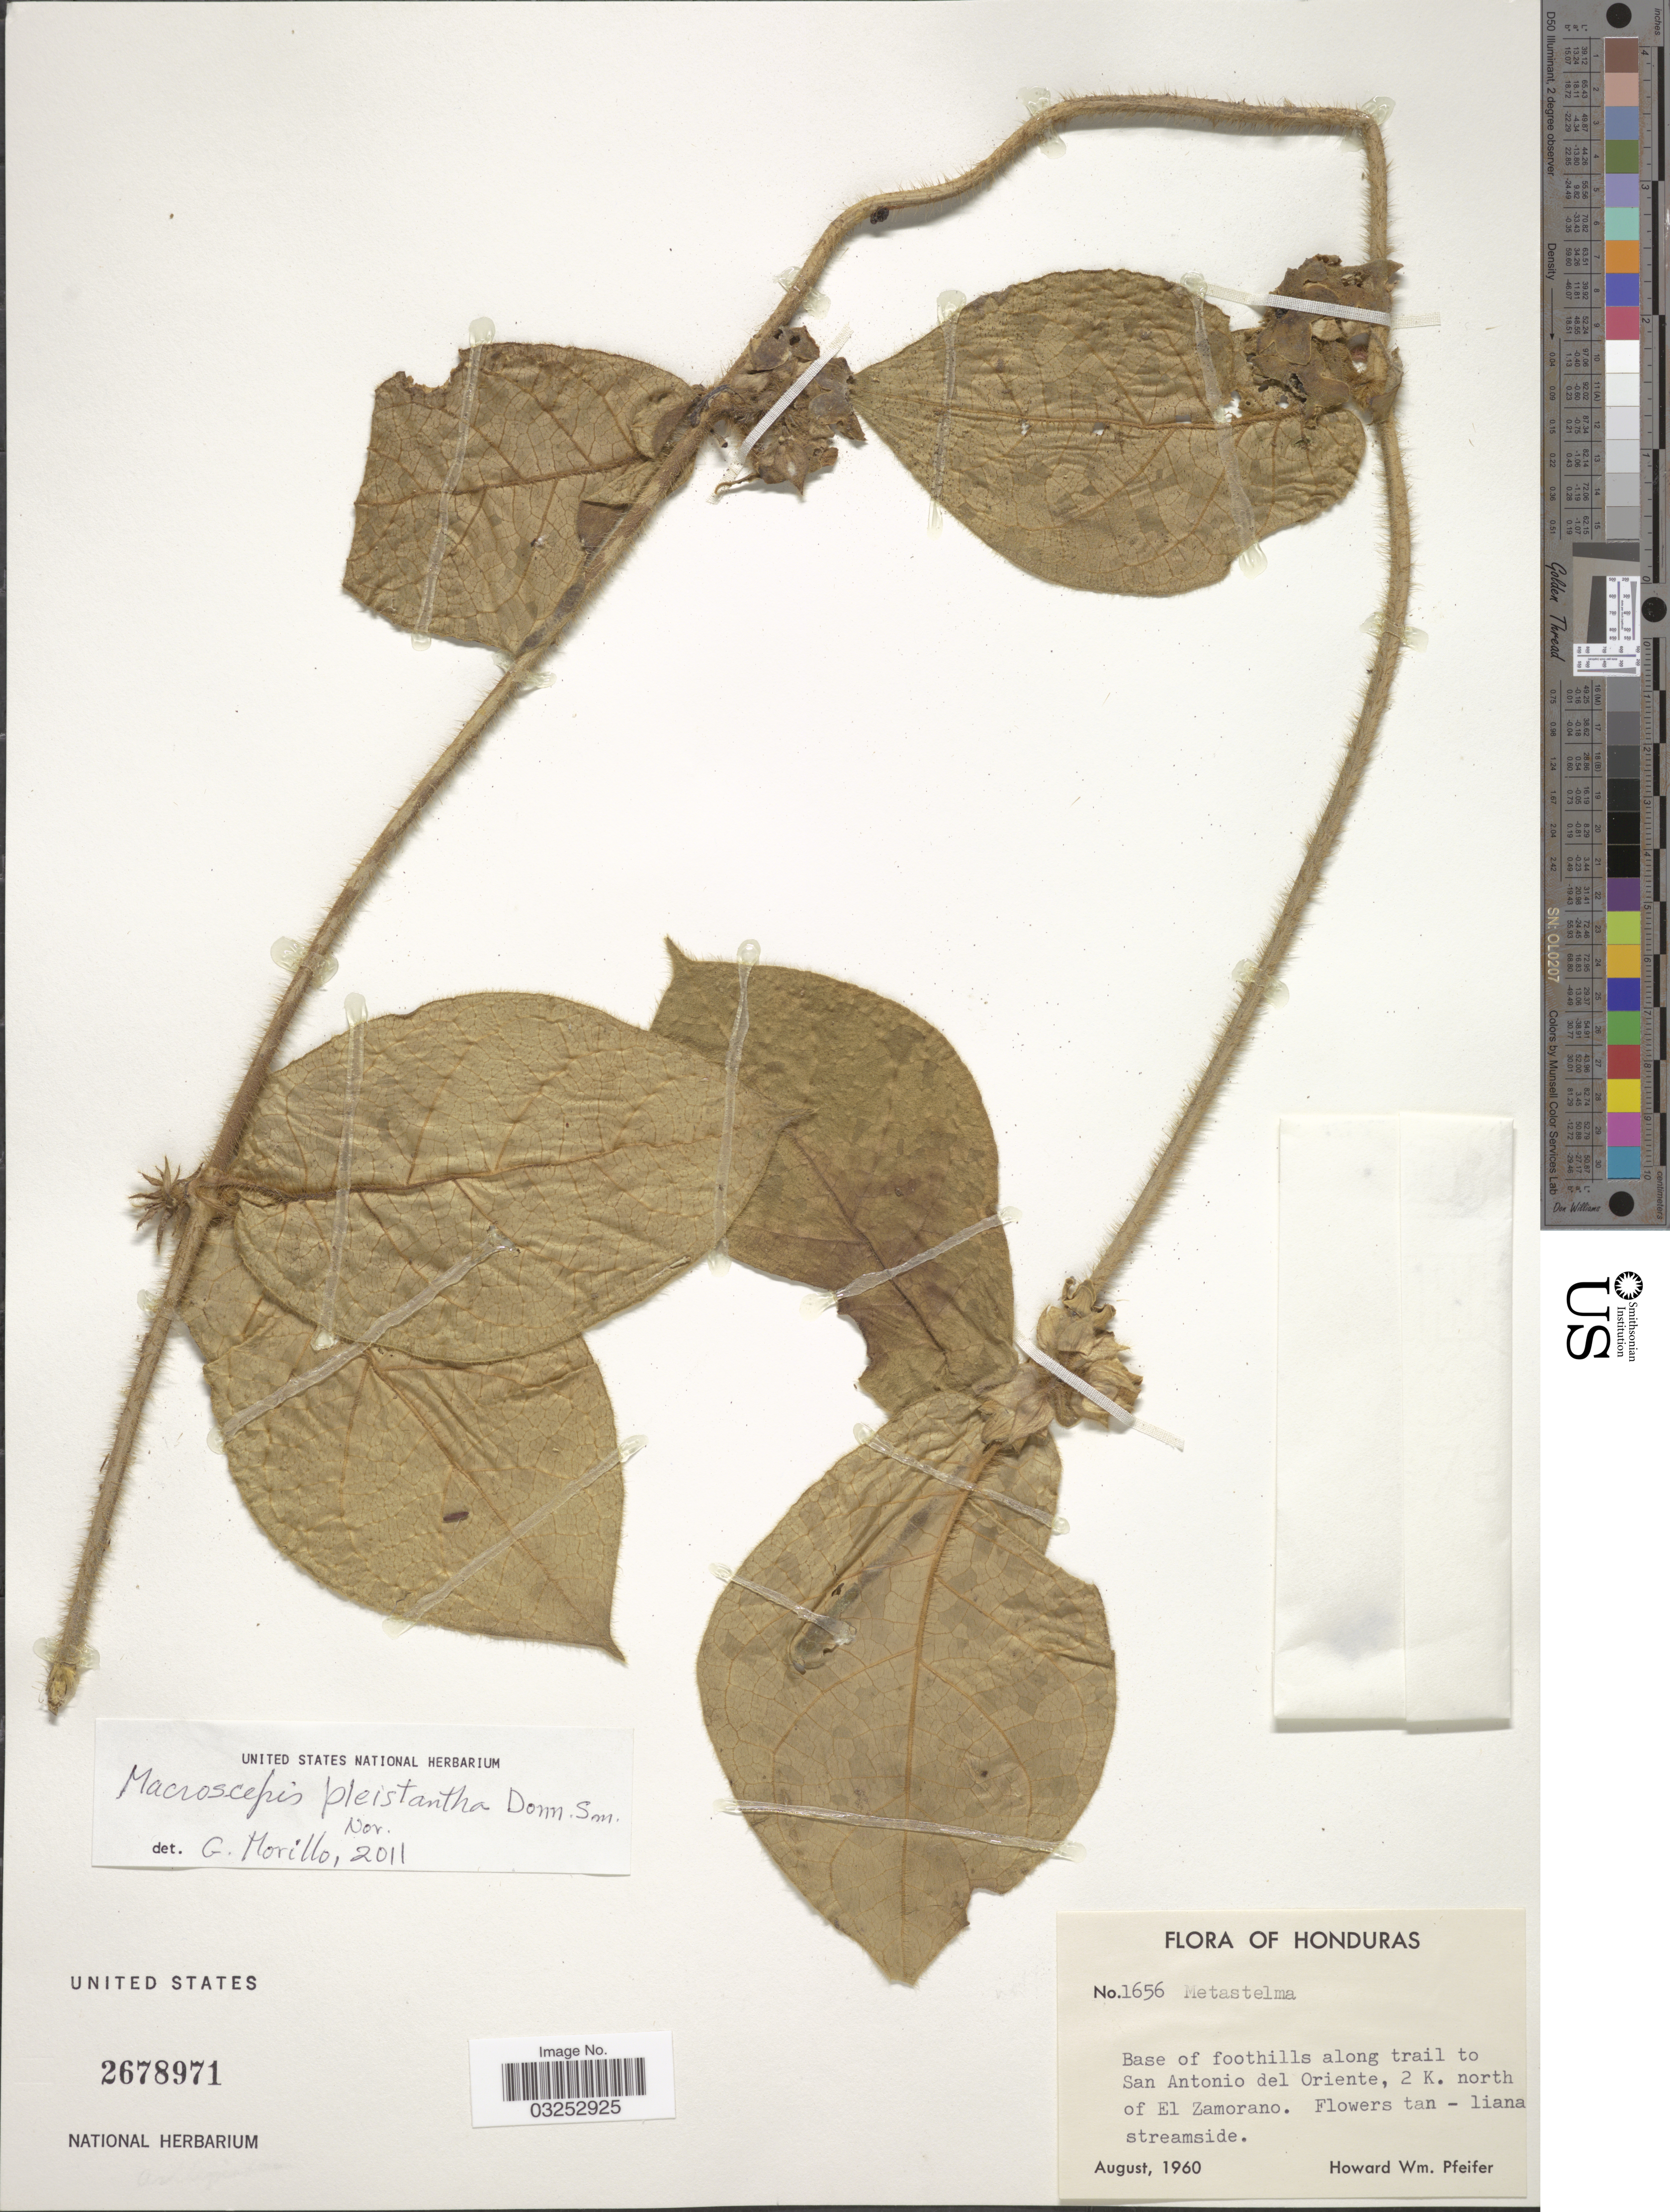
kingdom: Plantae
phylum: Tracheophyta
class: Magnoliopsida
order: Gentianales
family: Apocynaceae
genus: Macroscepis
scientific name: Macroscepis pleistantha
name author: Donn. Sm.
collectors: H. W. Pfeifer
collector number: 1656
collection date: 1960-08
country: Honduras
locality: Base of foothills along trail to San Antonio del Oriente, 2 K. north of El Zamorano.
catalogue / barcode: US 2678971